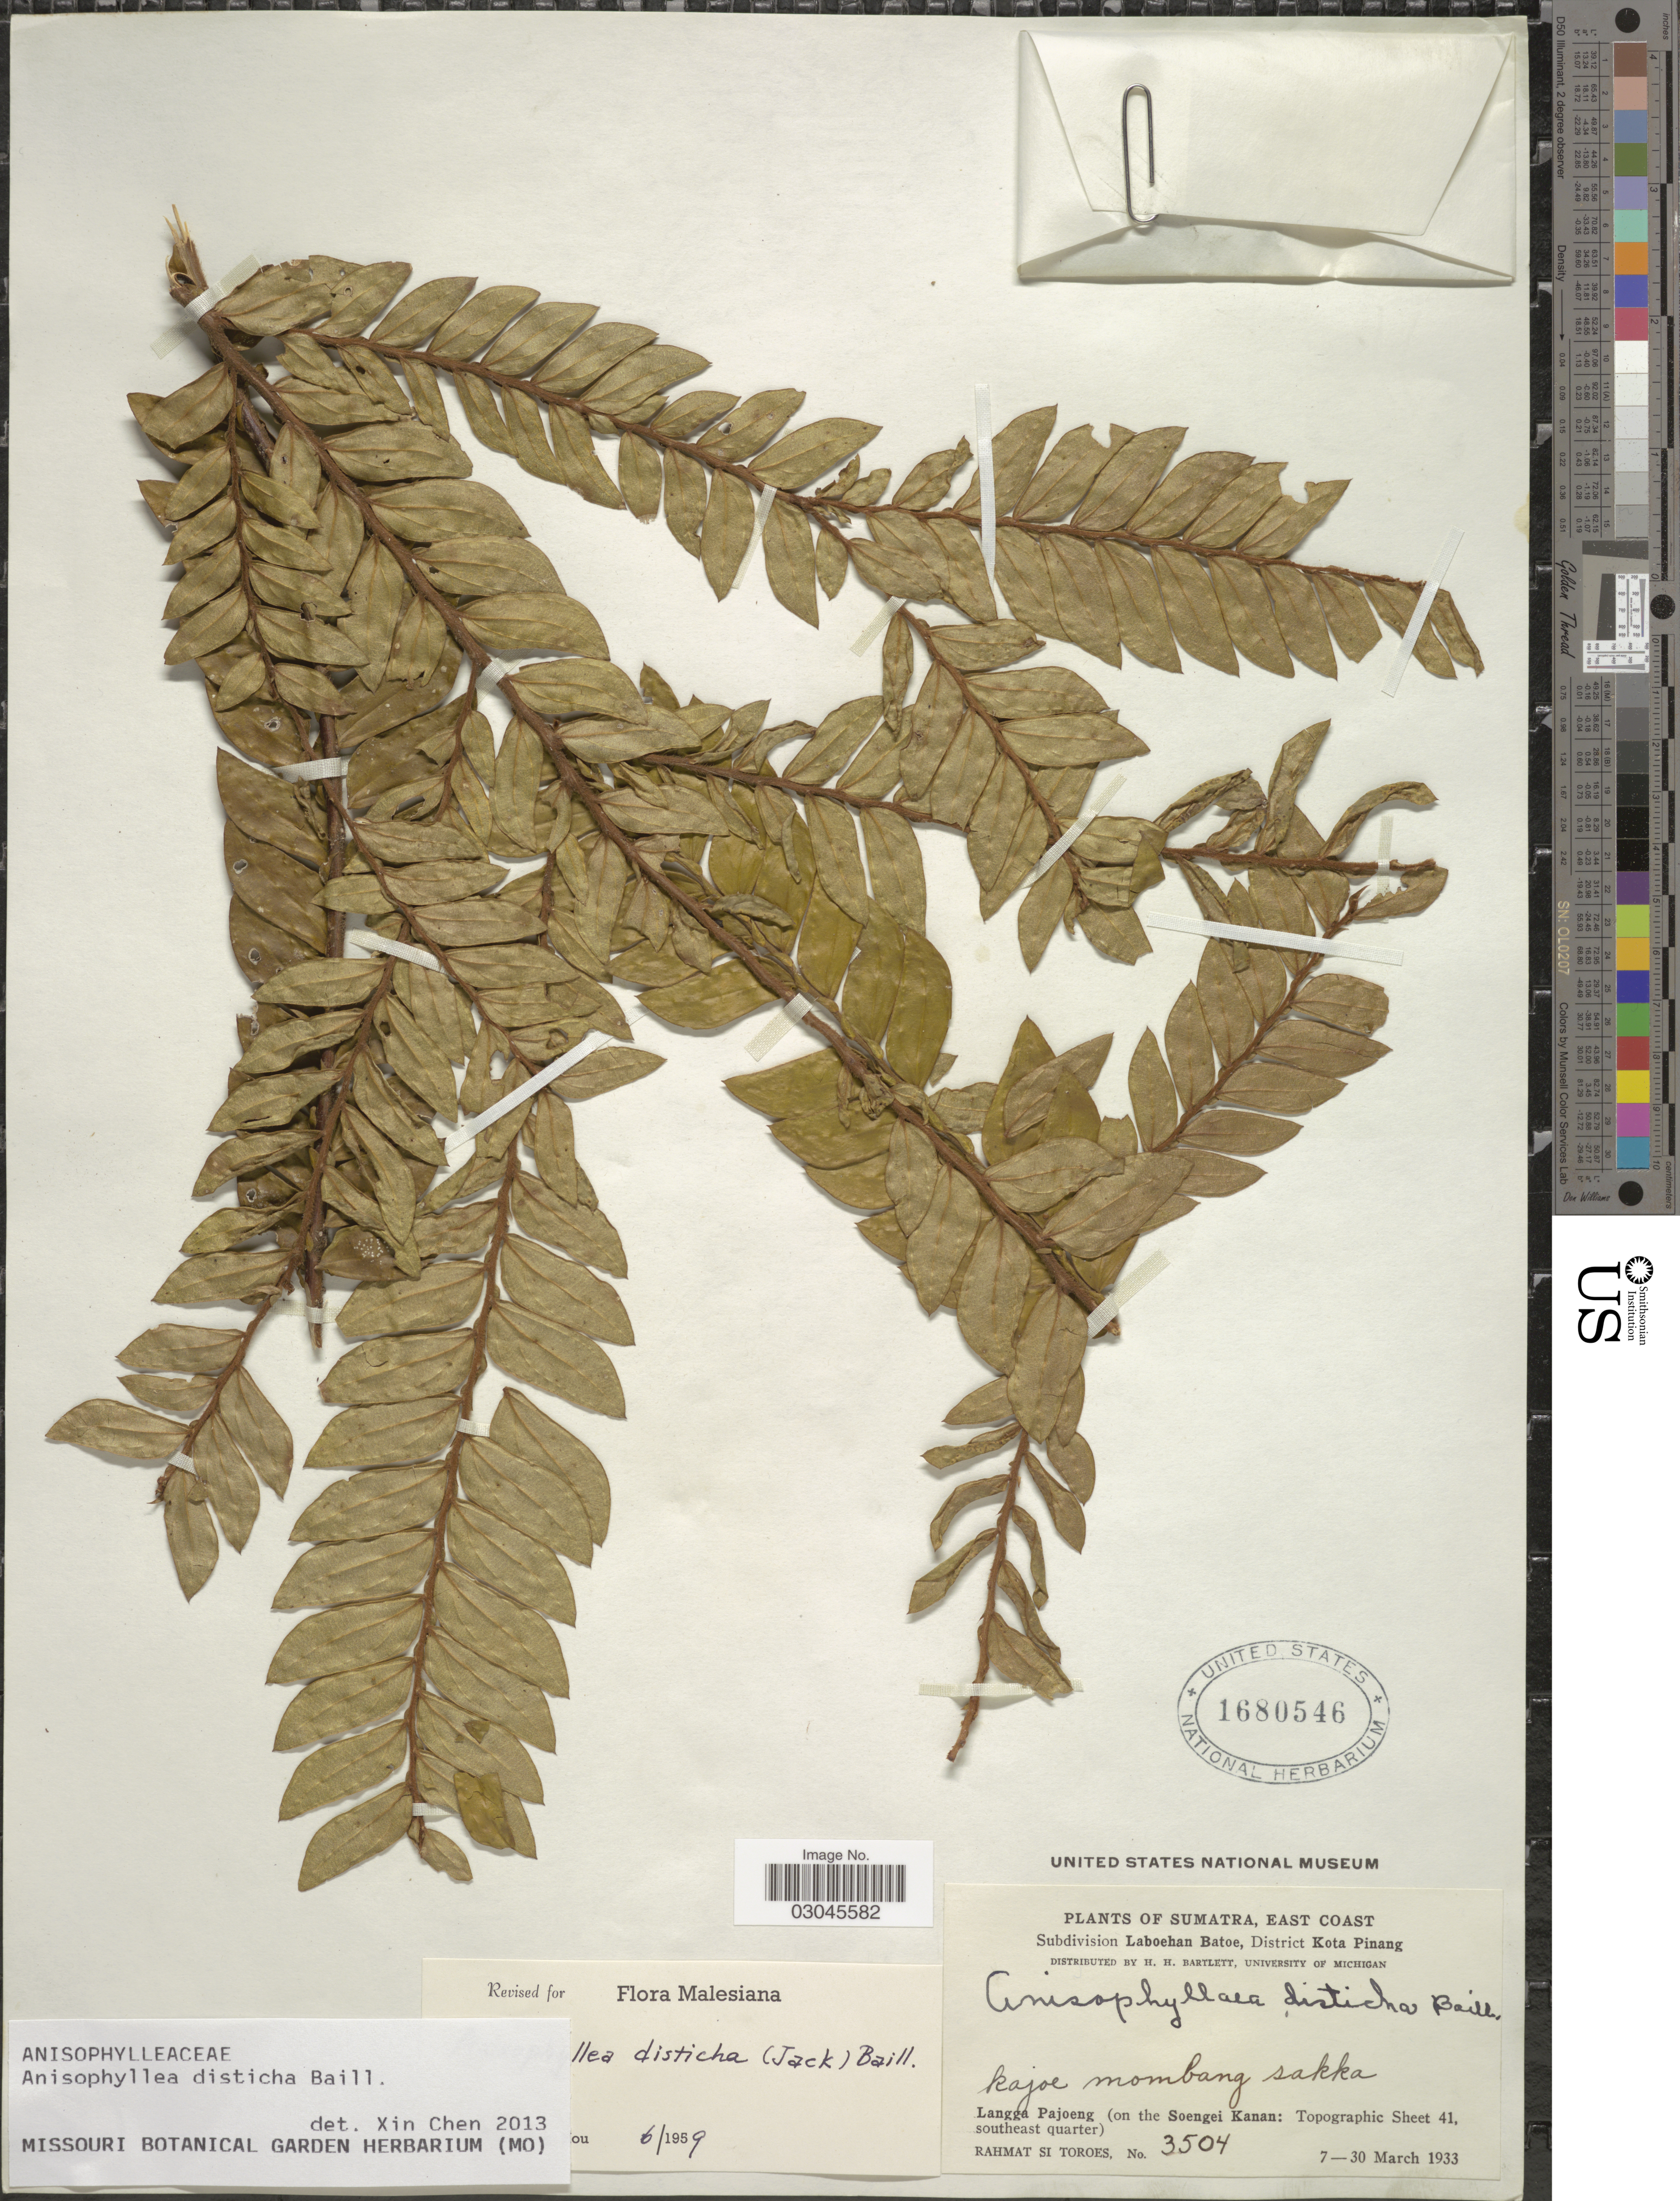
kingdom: Plantae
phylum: Tracheophyta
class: Magnoliopsida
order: Cucurbitales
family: Anisophylleaceae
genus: Anisophyllea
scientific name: Anisophyllea disticha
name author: (Jack) Baill.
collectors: Rahmat Si Boeea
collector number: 3504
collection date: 1933-03-07/1933-03-30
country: Indonesia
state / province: Sumatra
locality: East Coast. Subdivision Laboehan Batoe, District Kota Pinang. Langga Pajoeng (on the Soengei Kanan: Topographic Sheet 41, southeast quarter).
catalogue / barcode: US 1680546